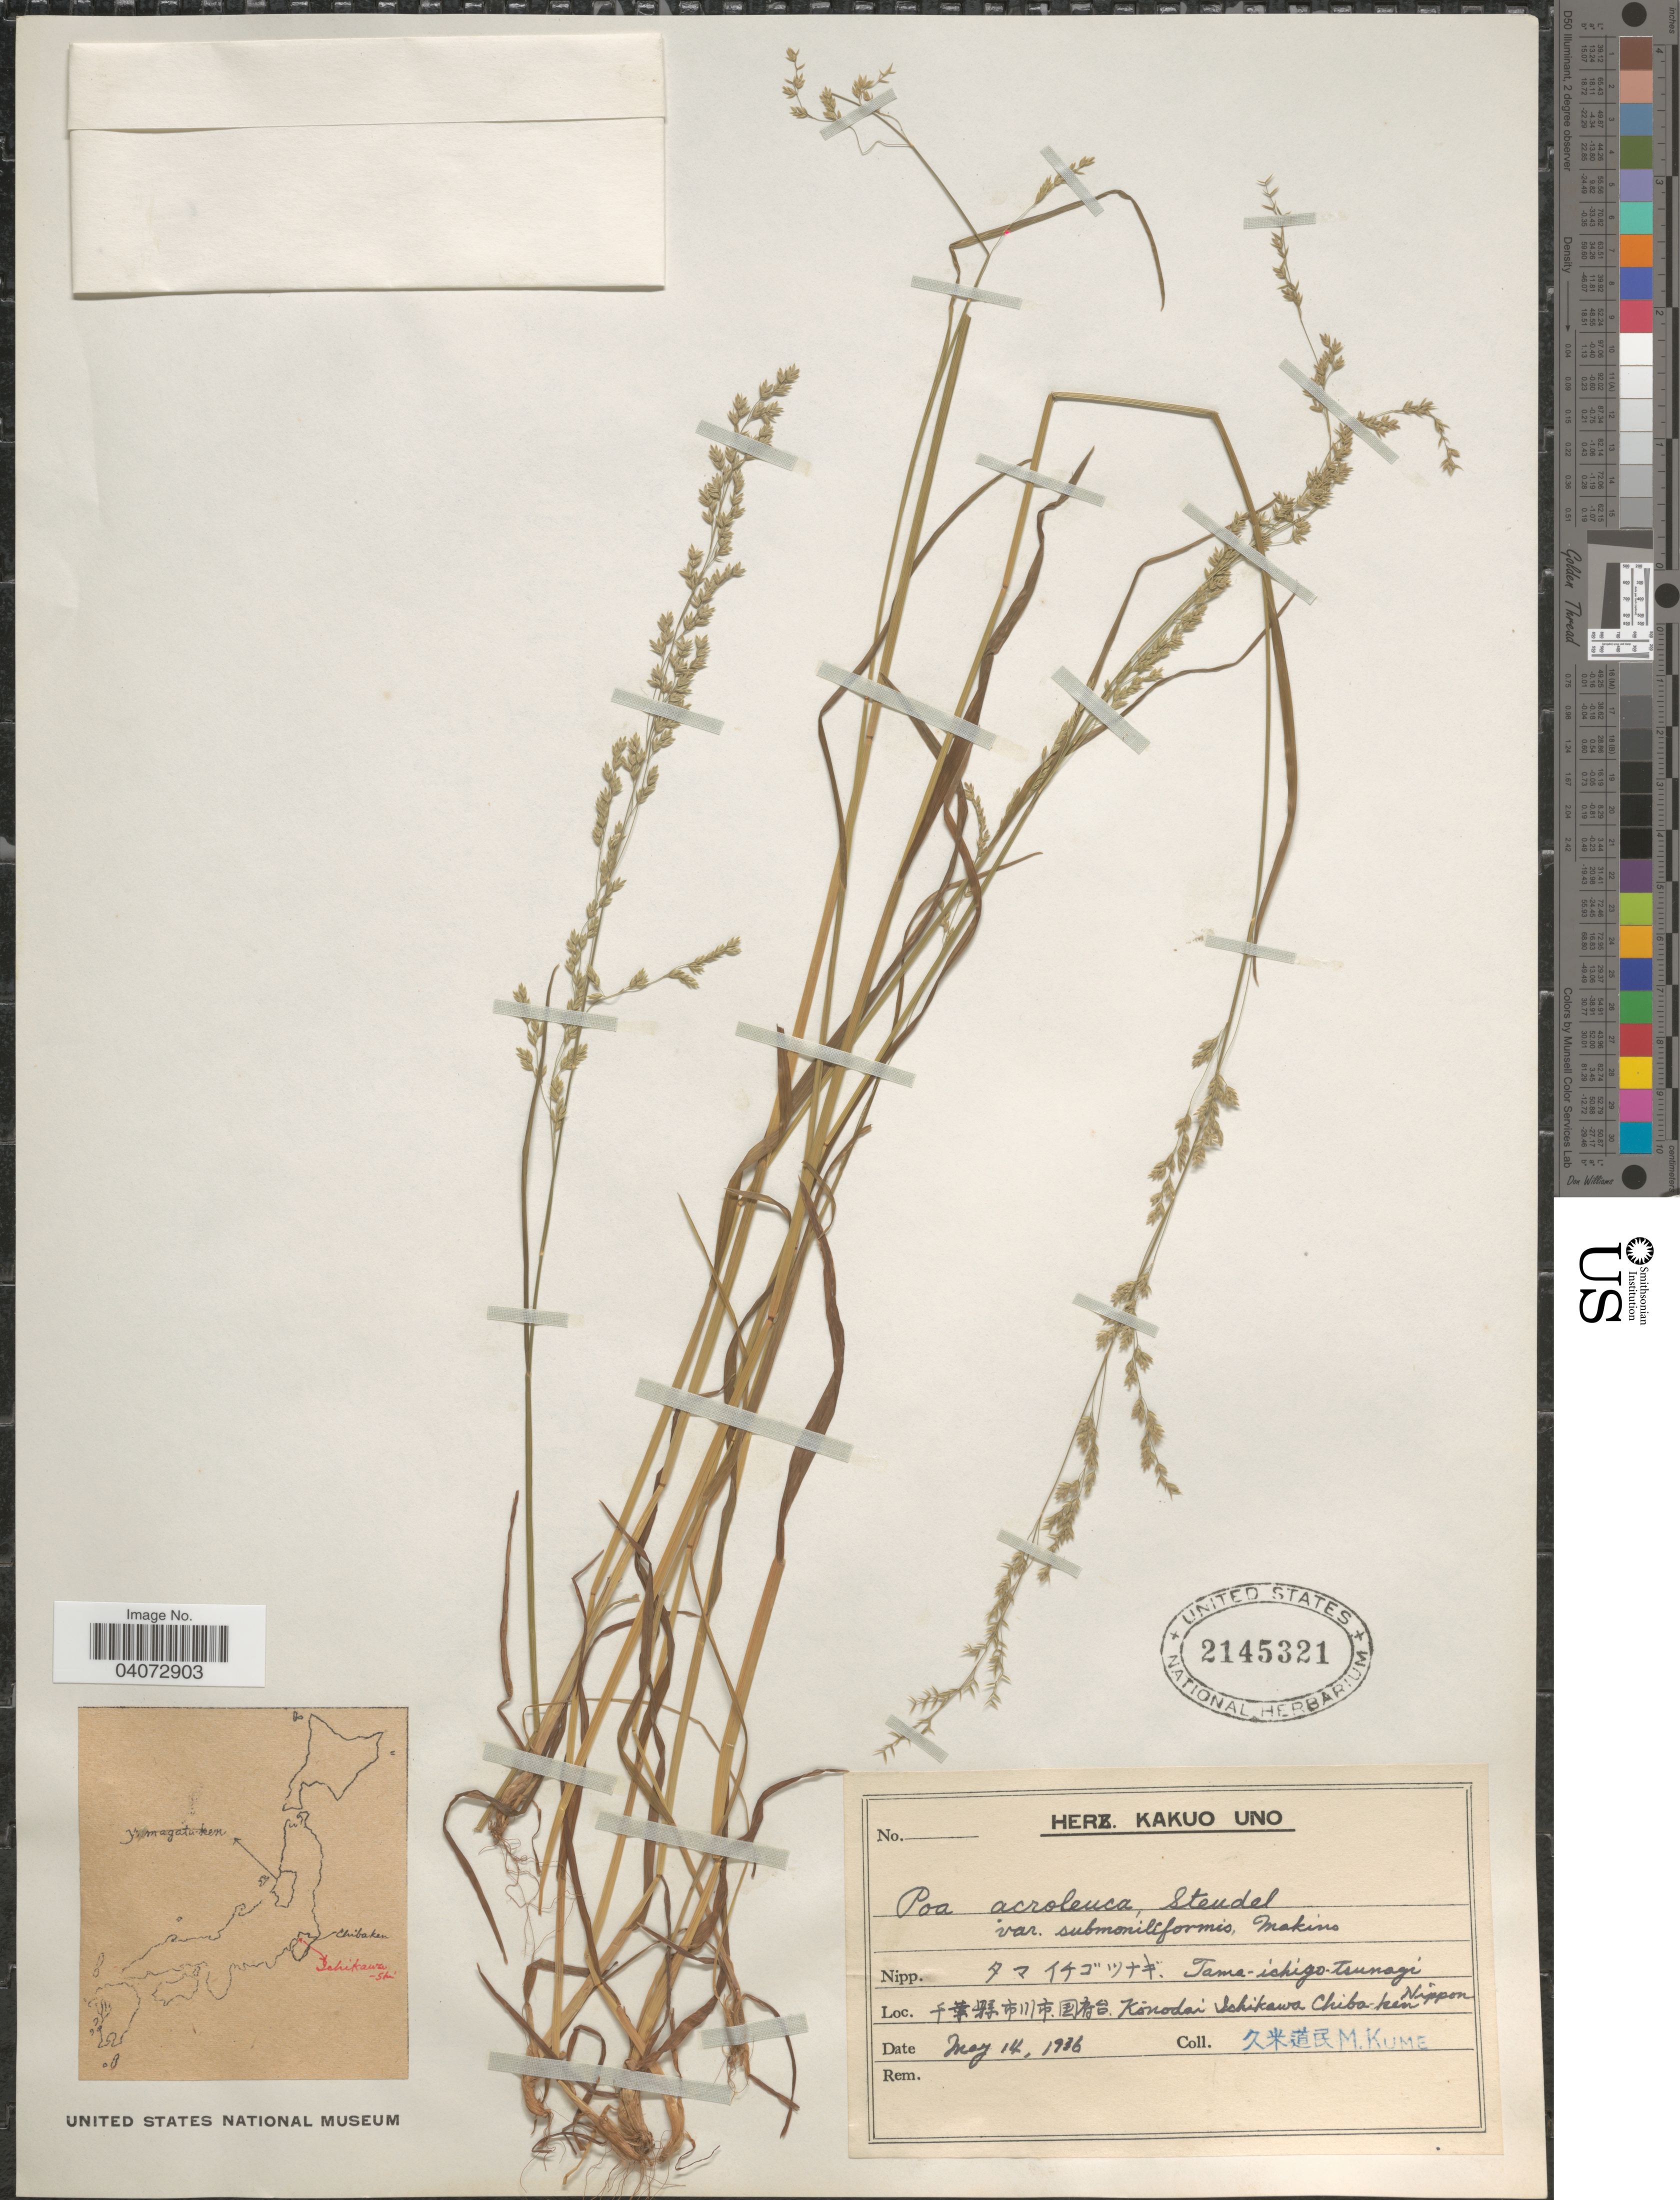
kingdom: Plantae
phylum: Tracheophyta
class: Liliopsida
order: Poales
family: Poaceae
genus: Poa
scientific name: Poa acroleuca var. submoniliformis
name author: Makino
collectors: M. Kume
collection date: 1936-05-14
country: Japan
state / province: Tiba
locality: X. Konodai Schikawa Chiba-ken, Nippon.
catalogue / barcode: US 2145321